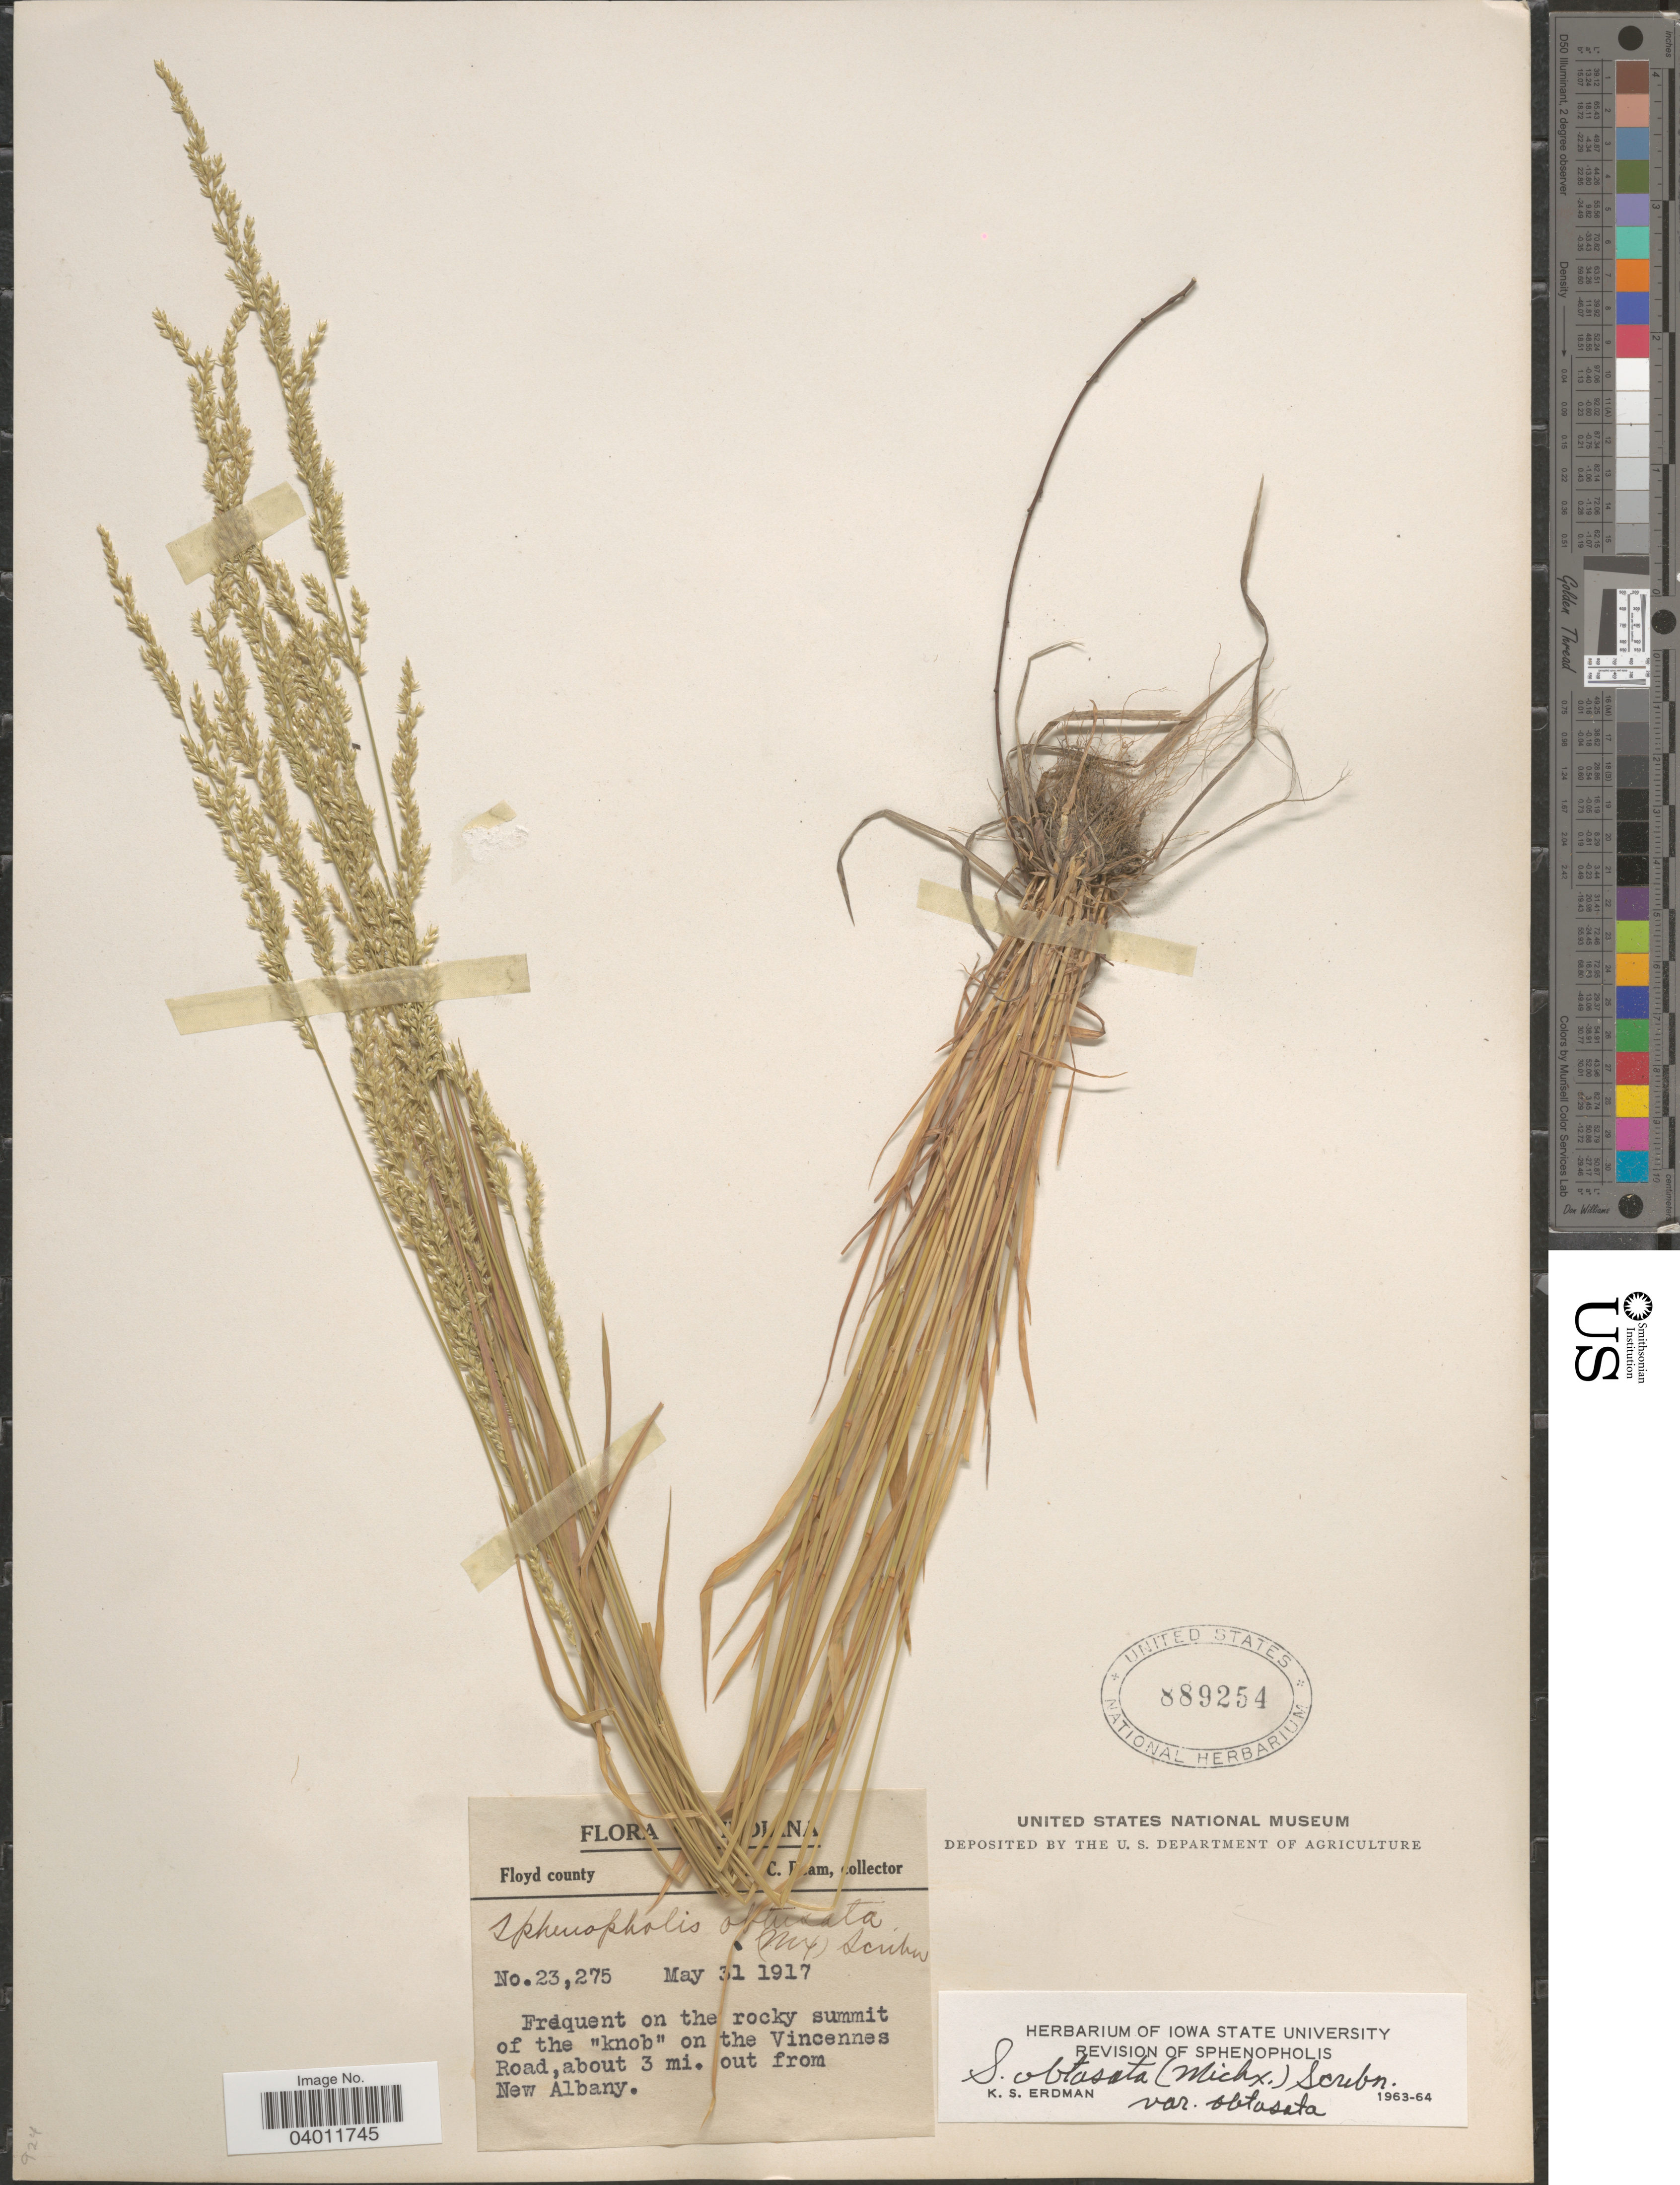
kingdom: Plantae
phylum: Tracheophyta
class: Liliopsida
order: Poales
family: Poaceae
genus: Sphenopholis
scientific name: Sphenopholis obtusata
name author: (Michx.) Scribn.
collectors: C. C. Deam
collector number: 23275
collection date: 1917-05-31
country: United States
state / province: Indiana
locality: Floyd County. Frequent on the rocky summit of the "knob" on the Vincennes Road, about 3 mi. out from New Albany.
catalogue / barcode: US 889254